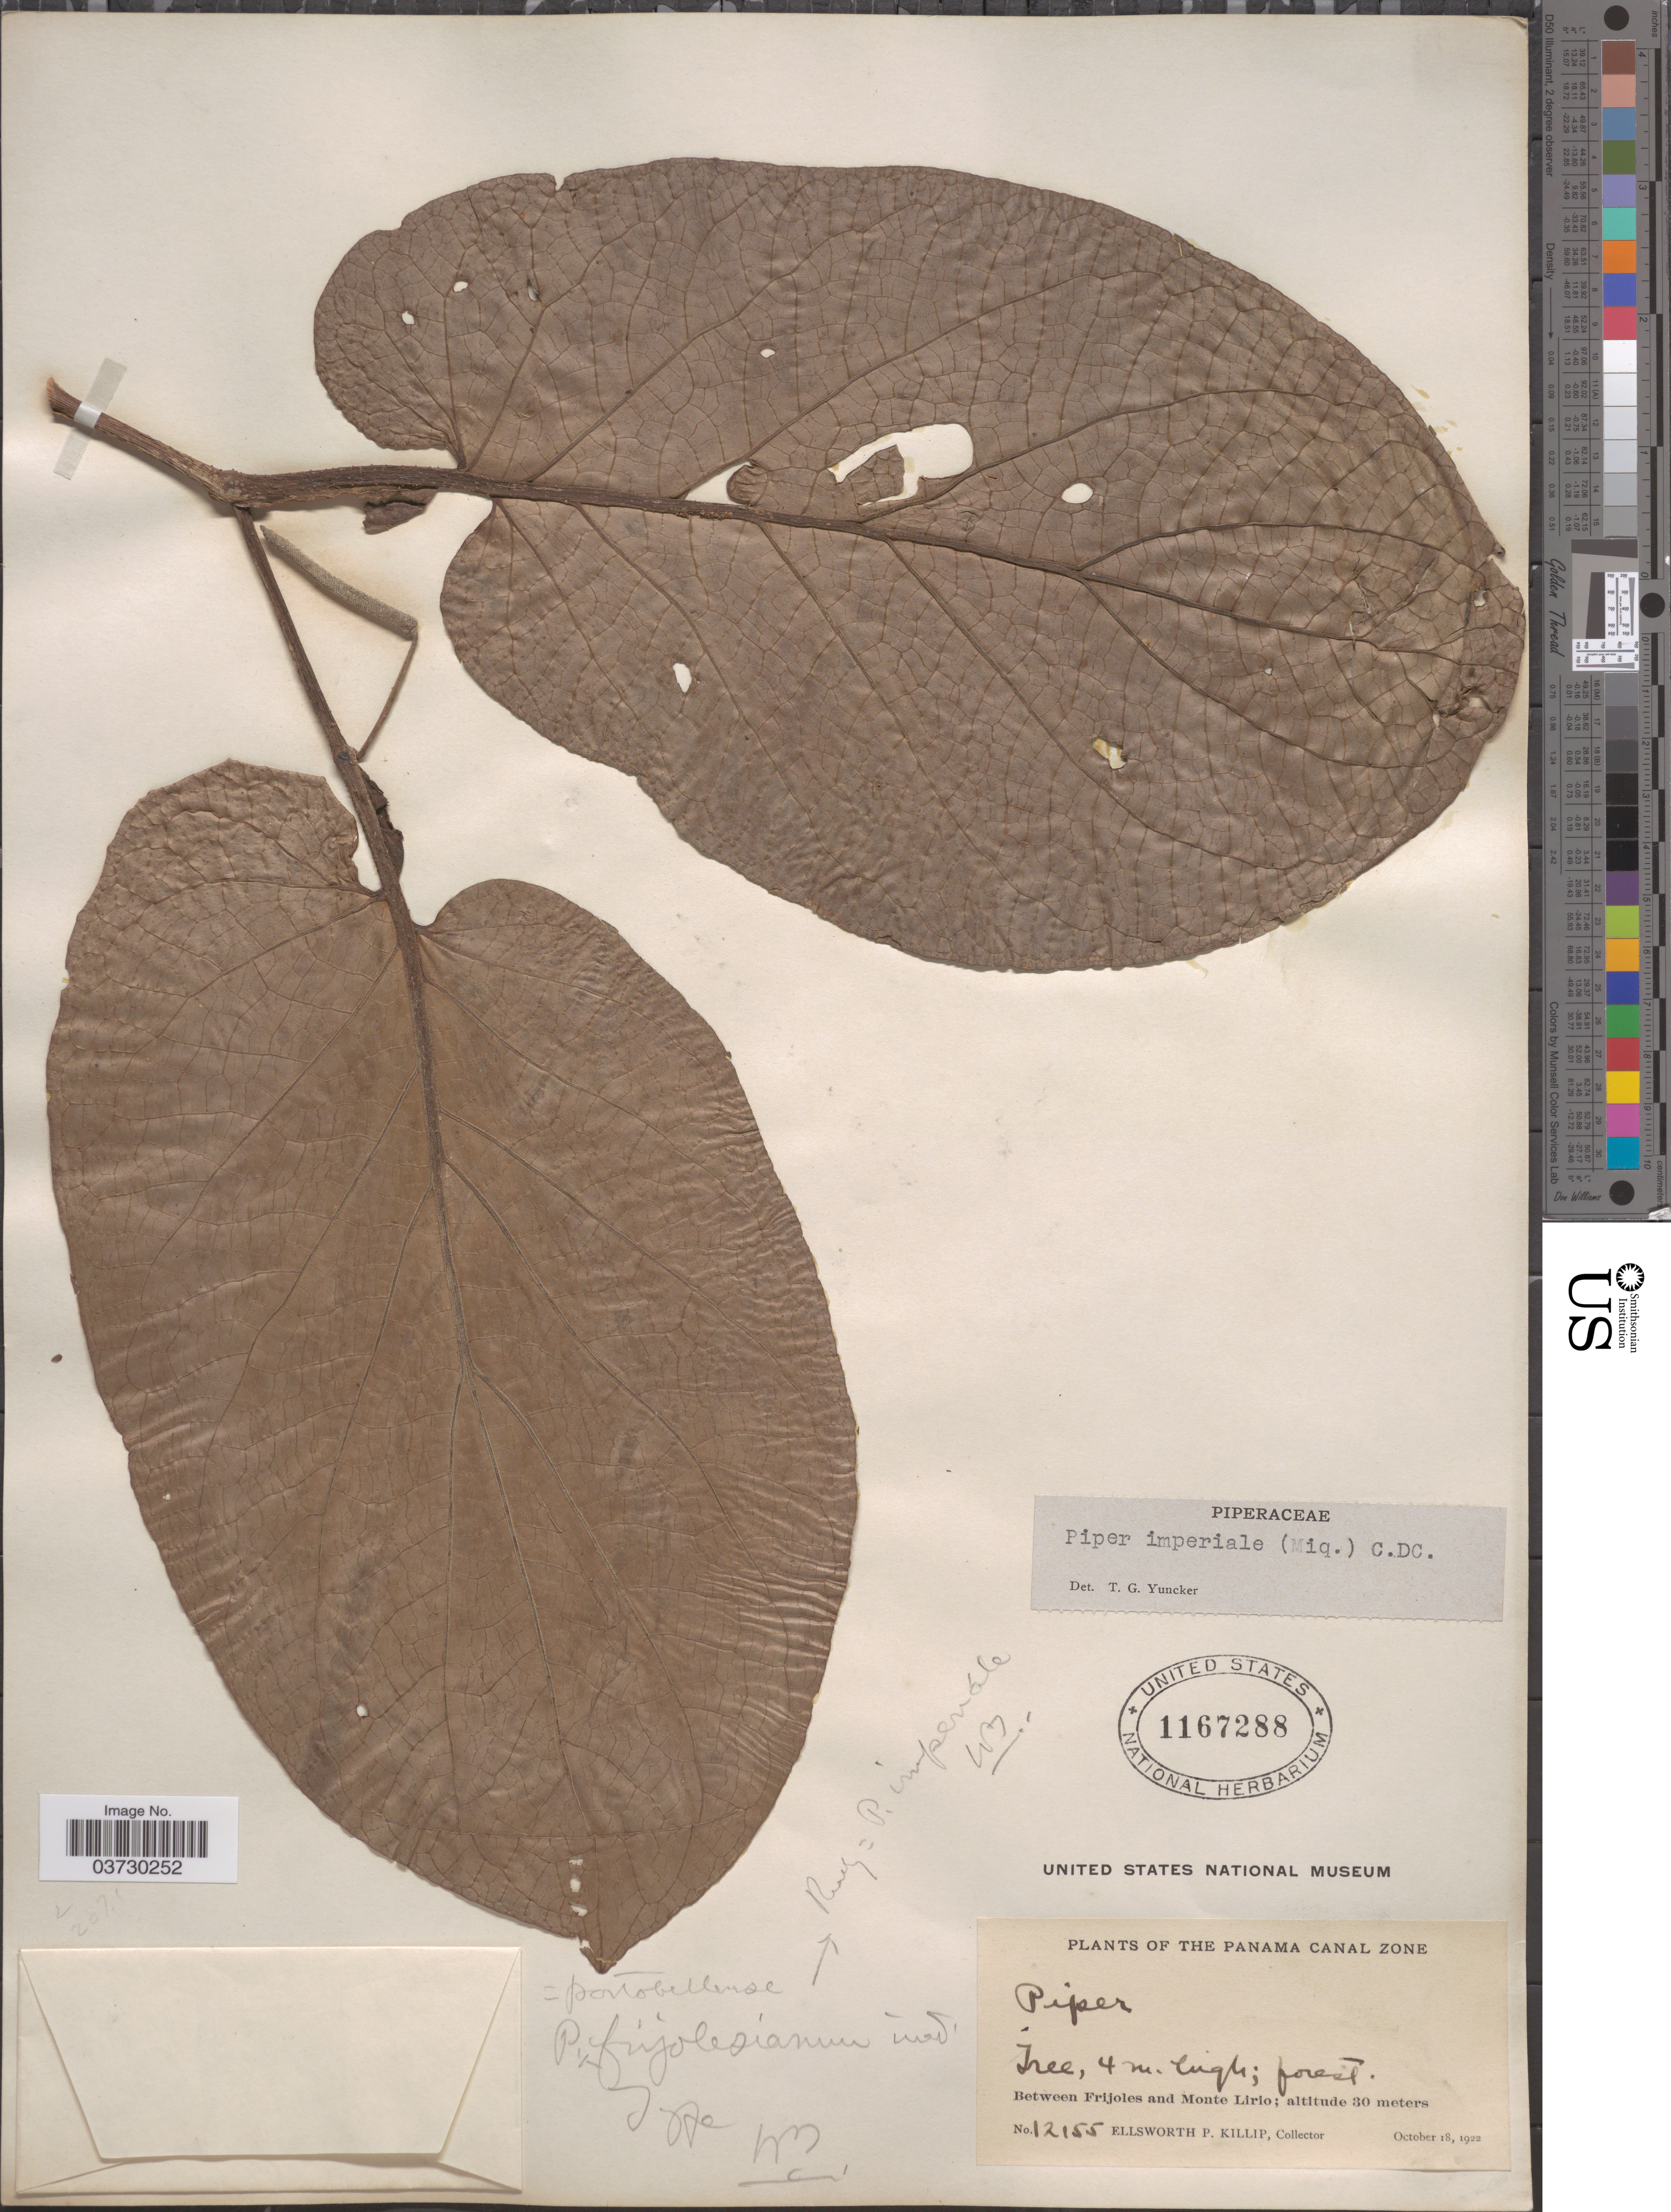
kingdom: Plantae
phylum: Tracheophyta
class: Magnoliopsida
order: Piperales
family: Piperaceae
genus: Piper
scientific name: Piper imperiale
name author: (Miq.) C. DC.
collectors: E. P. Killip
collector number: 12155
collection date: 1922-10-18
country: Panama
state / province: Colón / Panamá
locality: Panama Canal Zone. Between Frijoles and Monte Lirio.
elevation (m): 30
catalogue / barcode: US 1167288